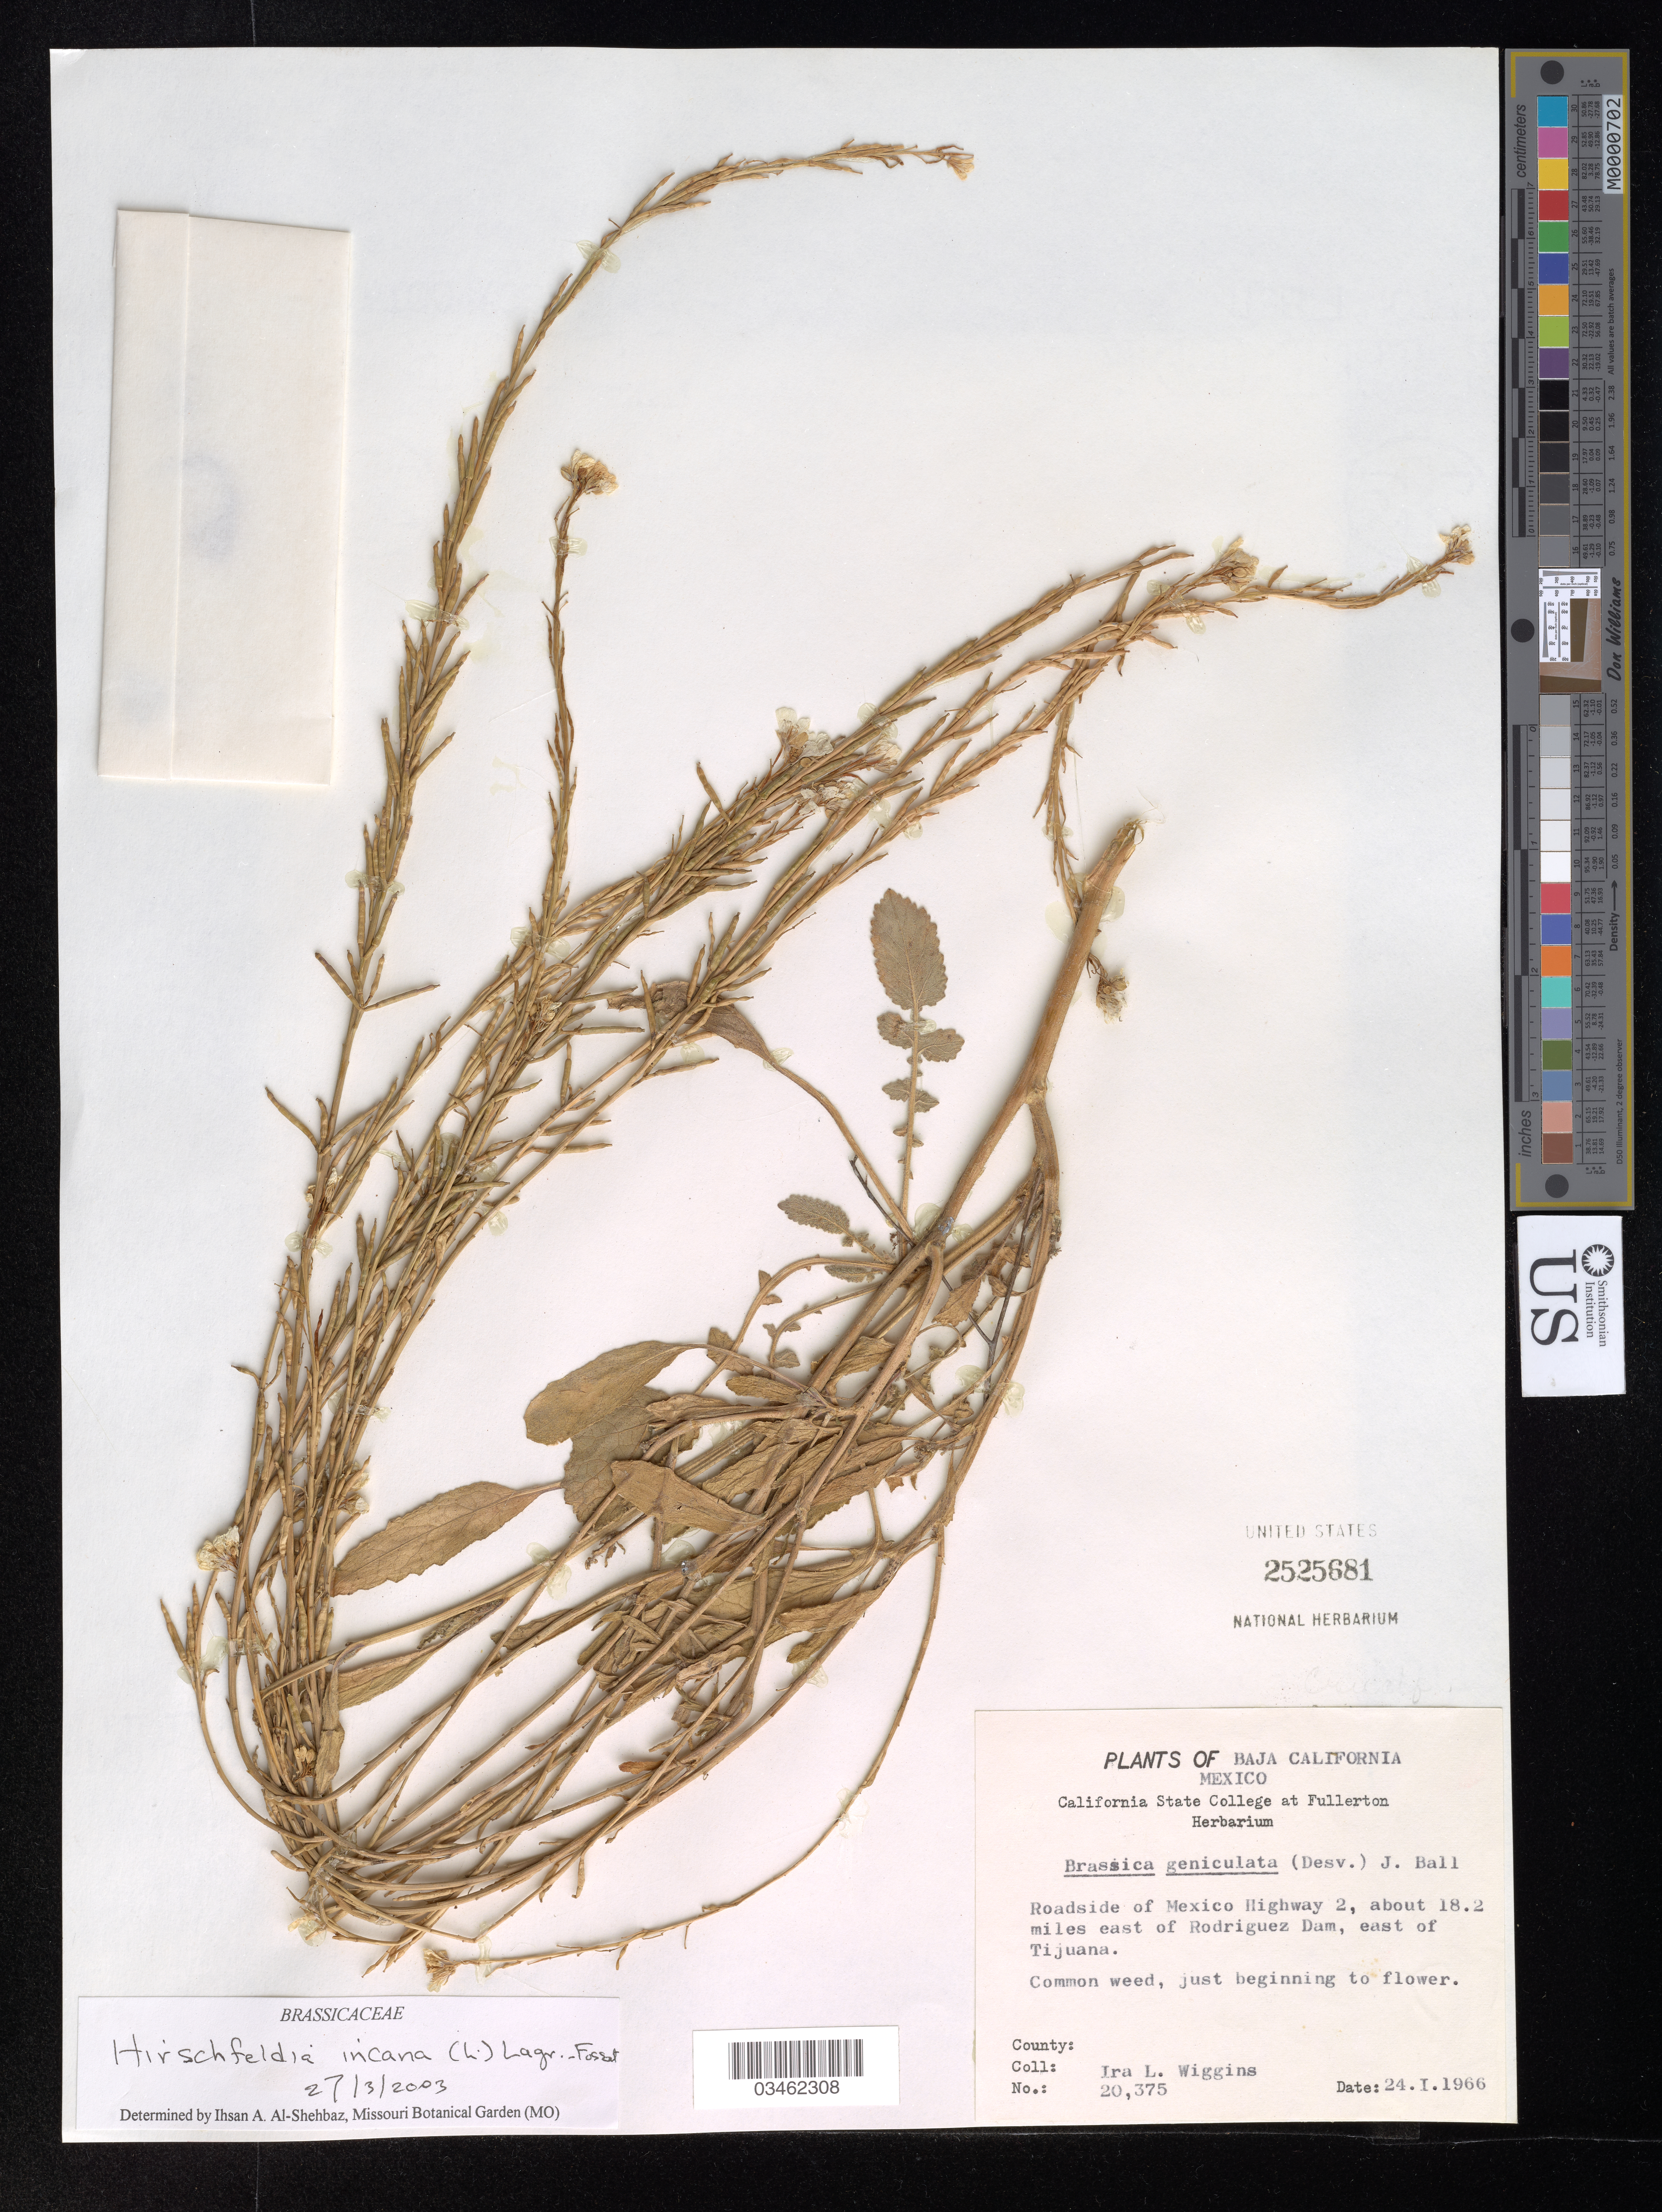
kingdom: Plantae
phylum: Tracheophyta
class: Magnoliopsida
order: Brassicales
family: Brassicaceae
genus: Hirschfeldia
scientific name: Hirschfeldia incana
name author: (L.) Lagr.-Foss.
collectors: I. L. Wiggins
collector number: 20375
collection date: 1966-01-24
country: Mexico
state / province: Baja California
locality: Roadside of Mexico Highway 2, about 18.2 miles east of Rodriguez Dam, east of Tijuana.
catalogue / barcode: US 2525681